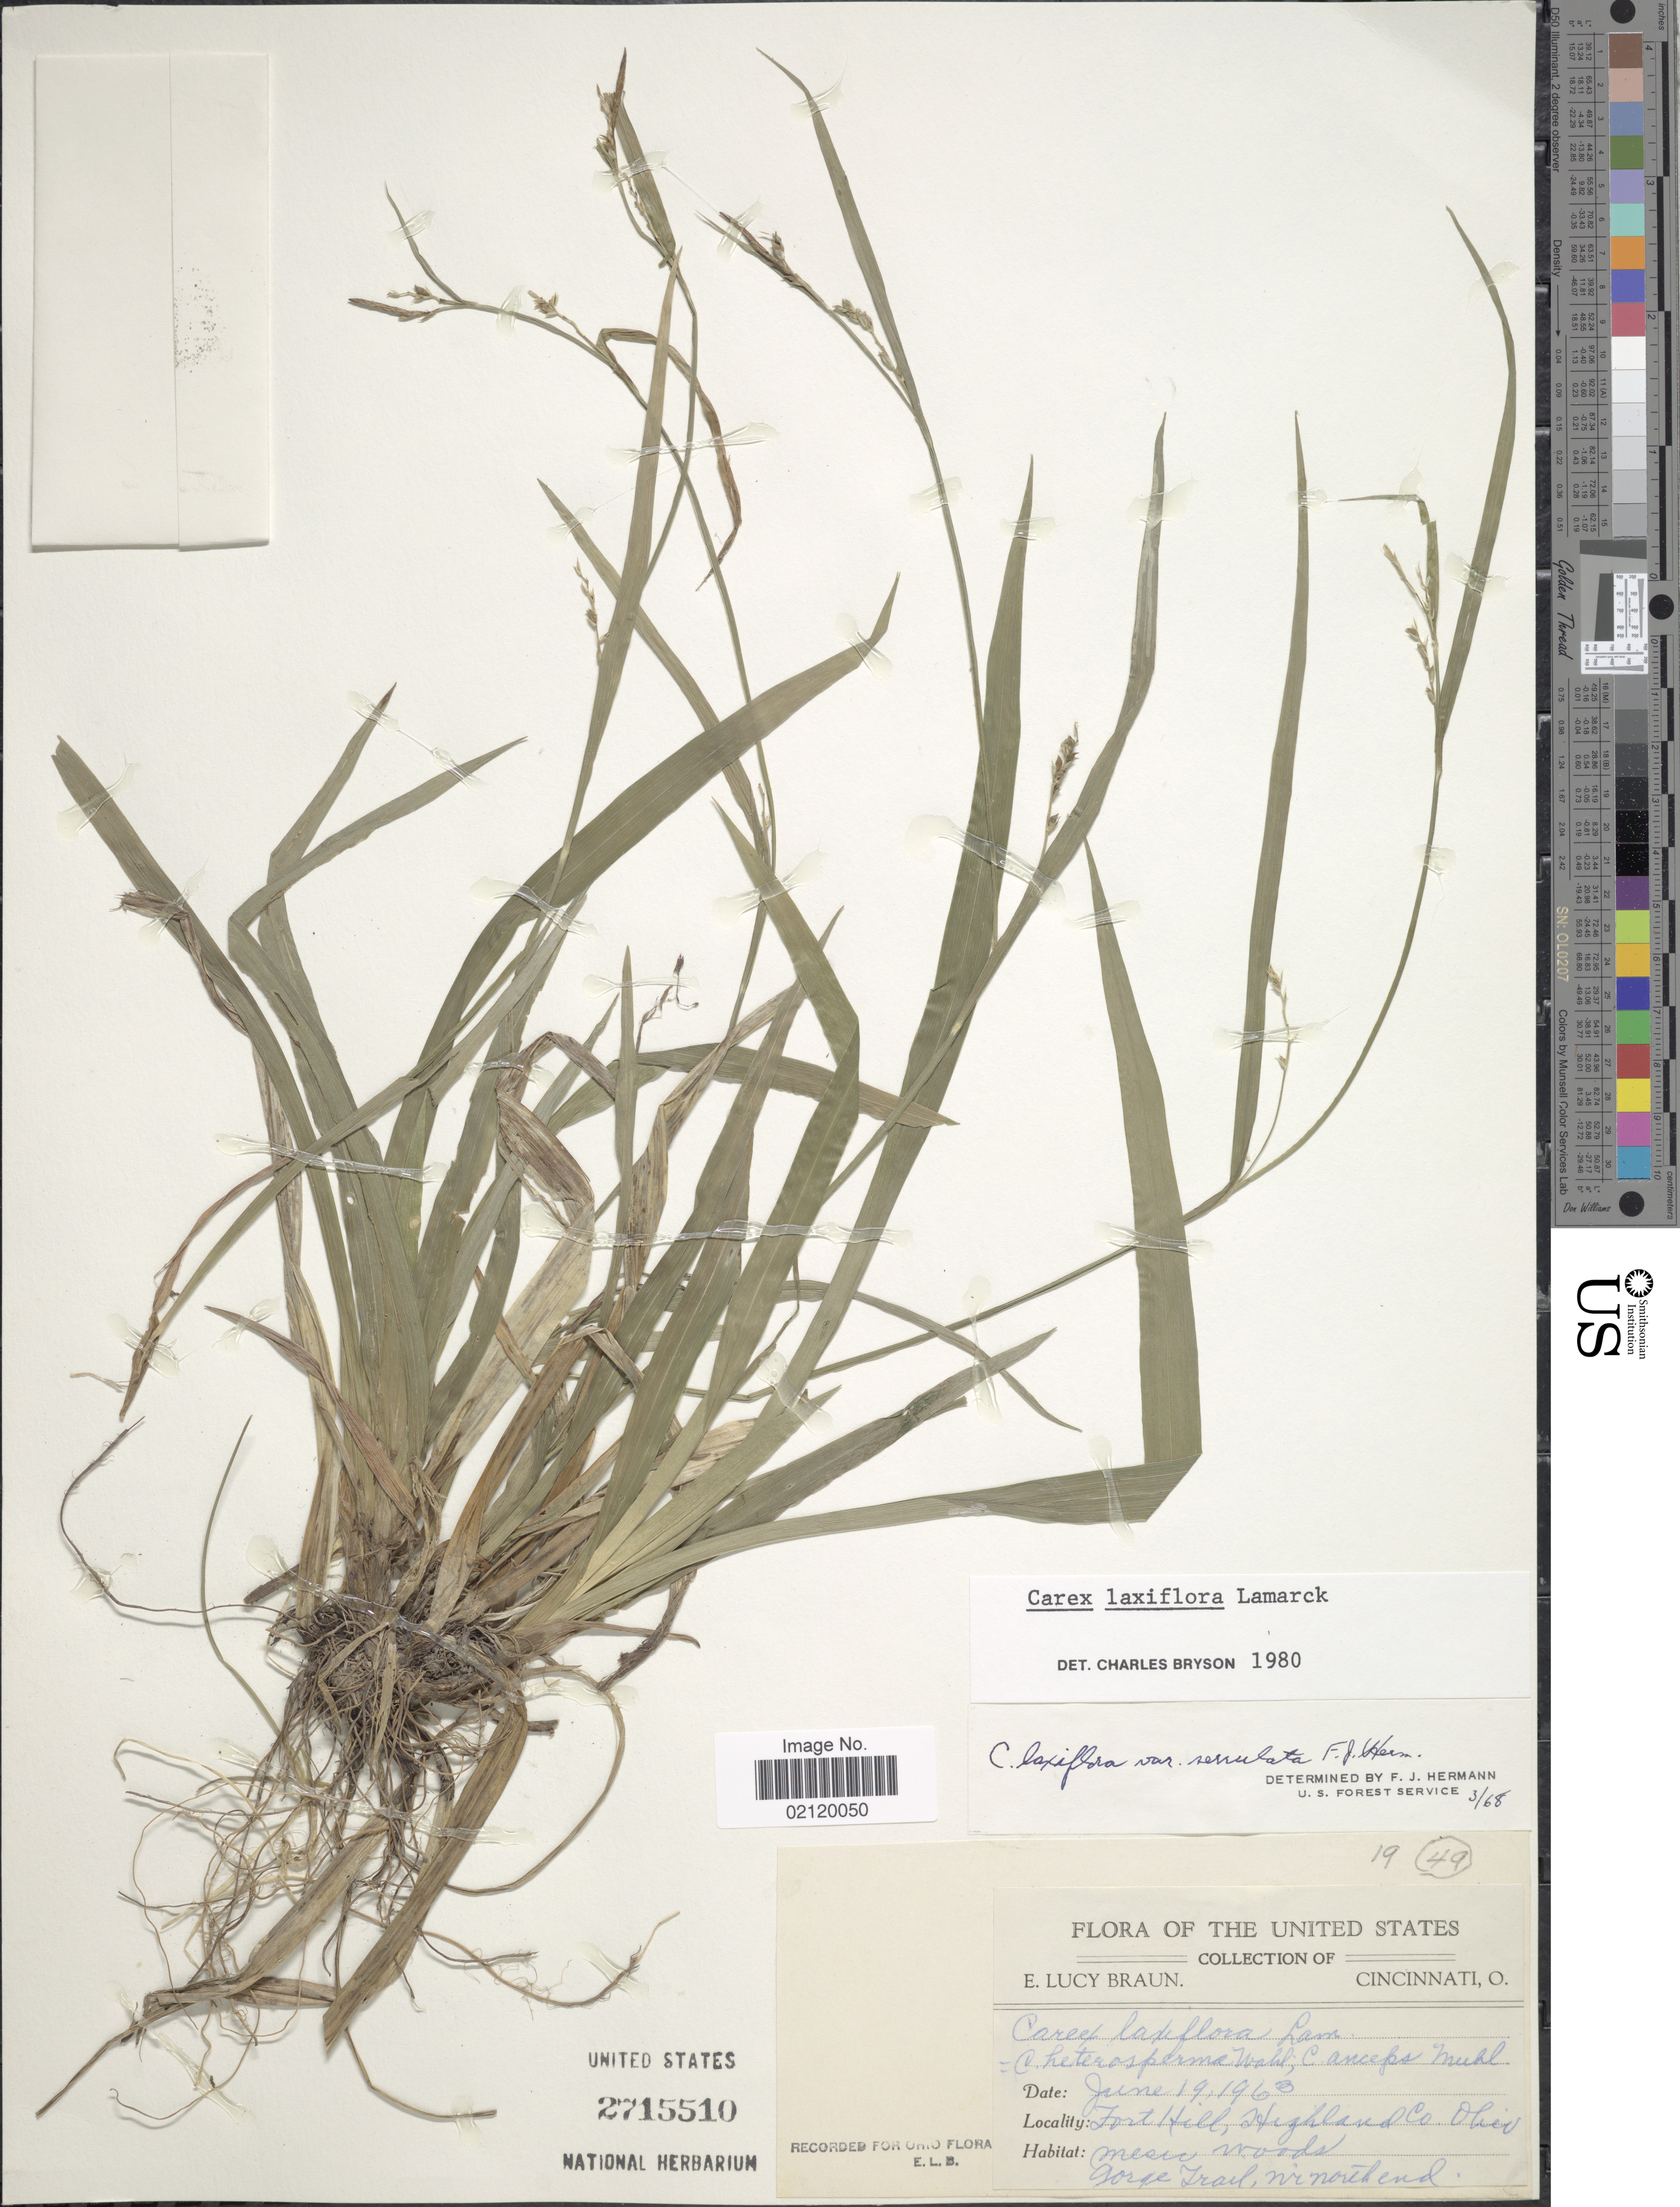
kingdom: Plantae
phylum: Tracheophyta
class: Liliopsida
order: Poales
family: Cyperaceae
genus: Carex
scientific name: Carex laxiflora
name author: Lam.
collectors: E. L. Braun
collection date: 1963-06-19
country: United States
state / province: Ohio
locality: Fort Hill, Highland Co.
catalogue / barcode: US 2715510